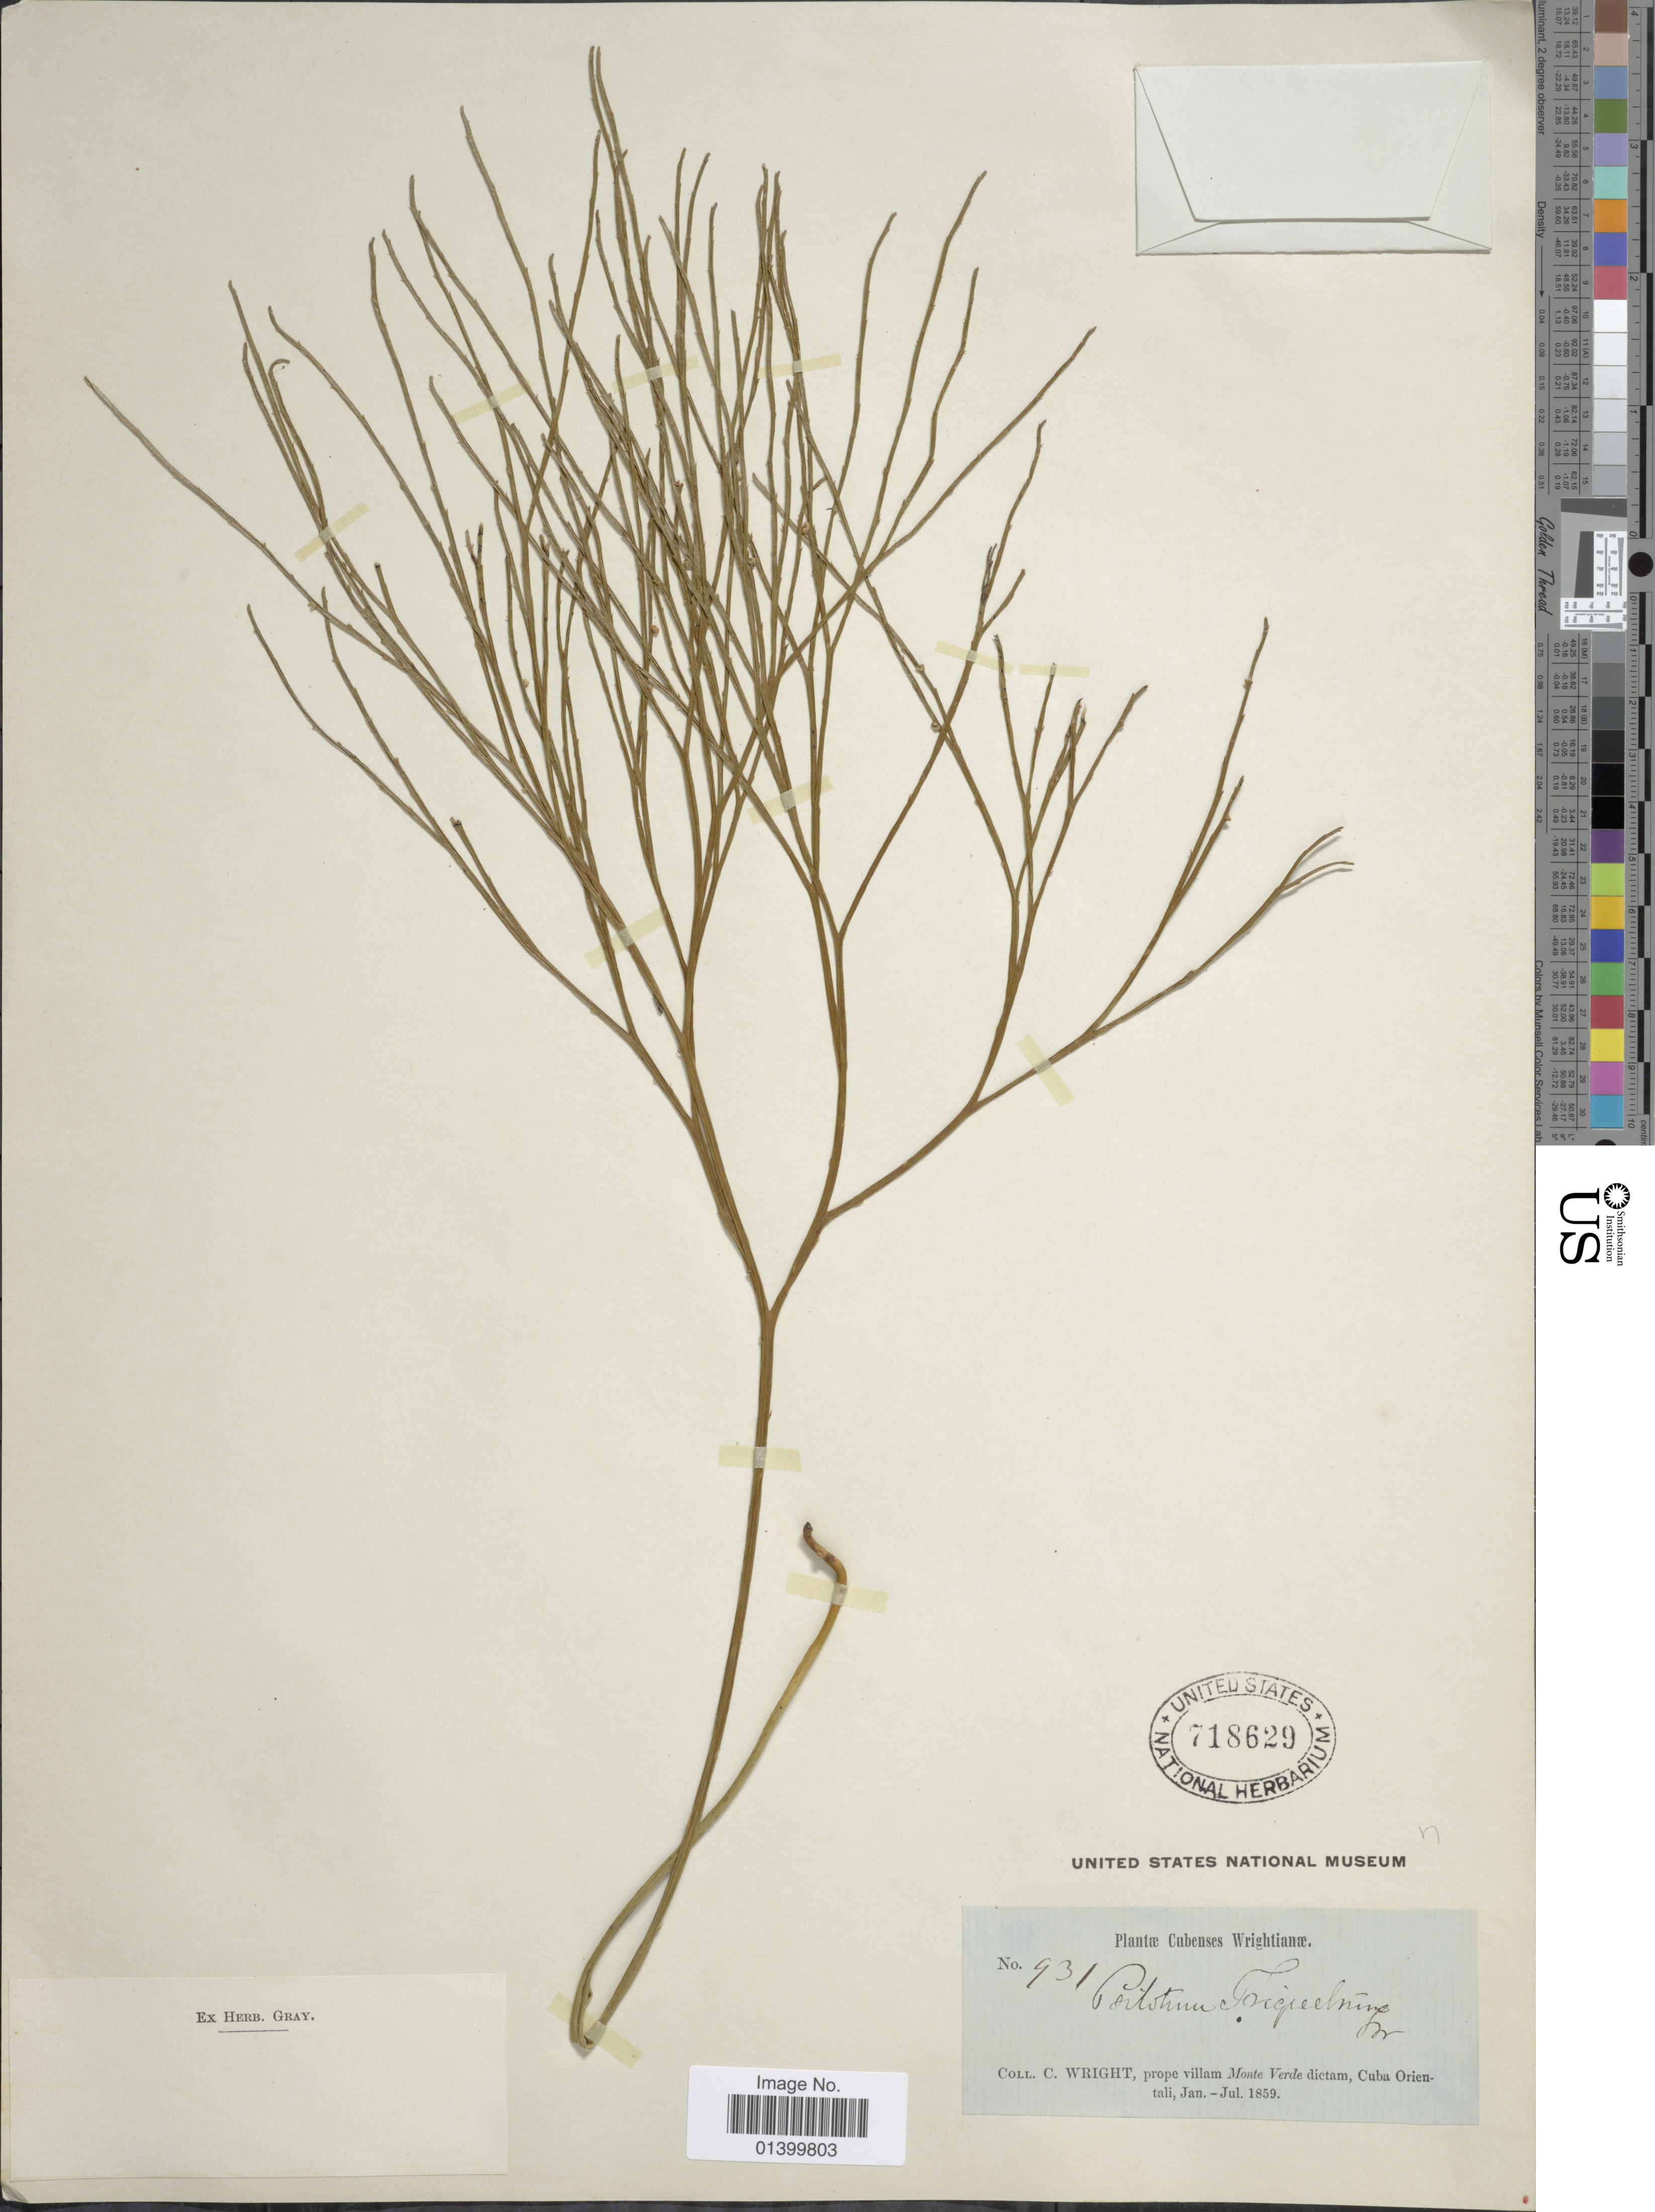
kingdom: Plantae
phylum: Tracheophyta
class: Polypodiopsida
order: Psilotales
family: Psilotaceae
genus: Psilotum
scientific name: Psilotum nudum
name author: (L.) P. Beauv.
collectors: C. Wright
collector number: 931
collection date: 1859-01/1859-07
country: Cuba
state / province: Oriente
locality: Plantae Cubenses Wrightianæ. Prope villam Monte Verde dietam, Cuba Orientali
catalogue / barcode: US 718629